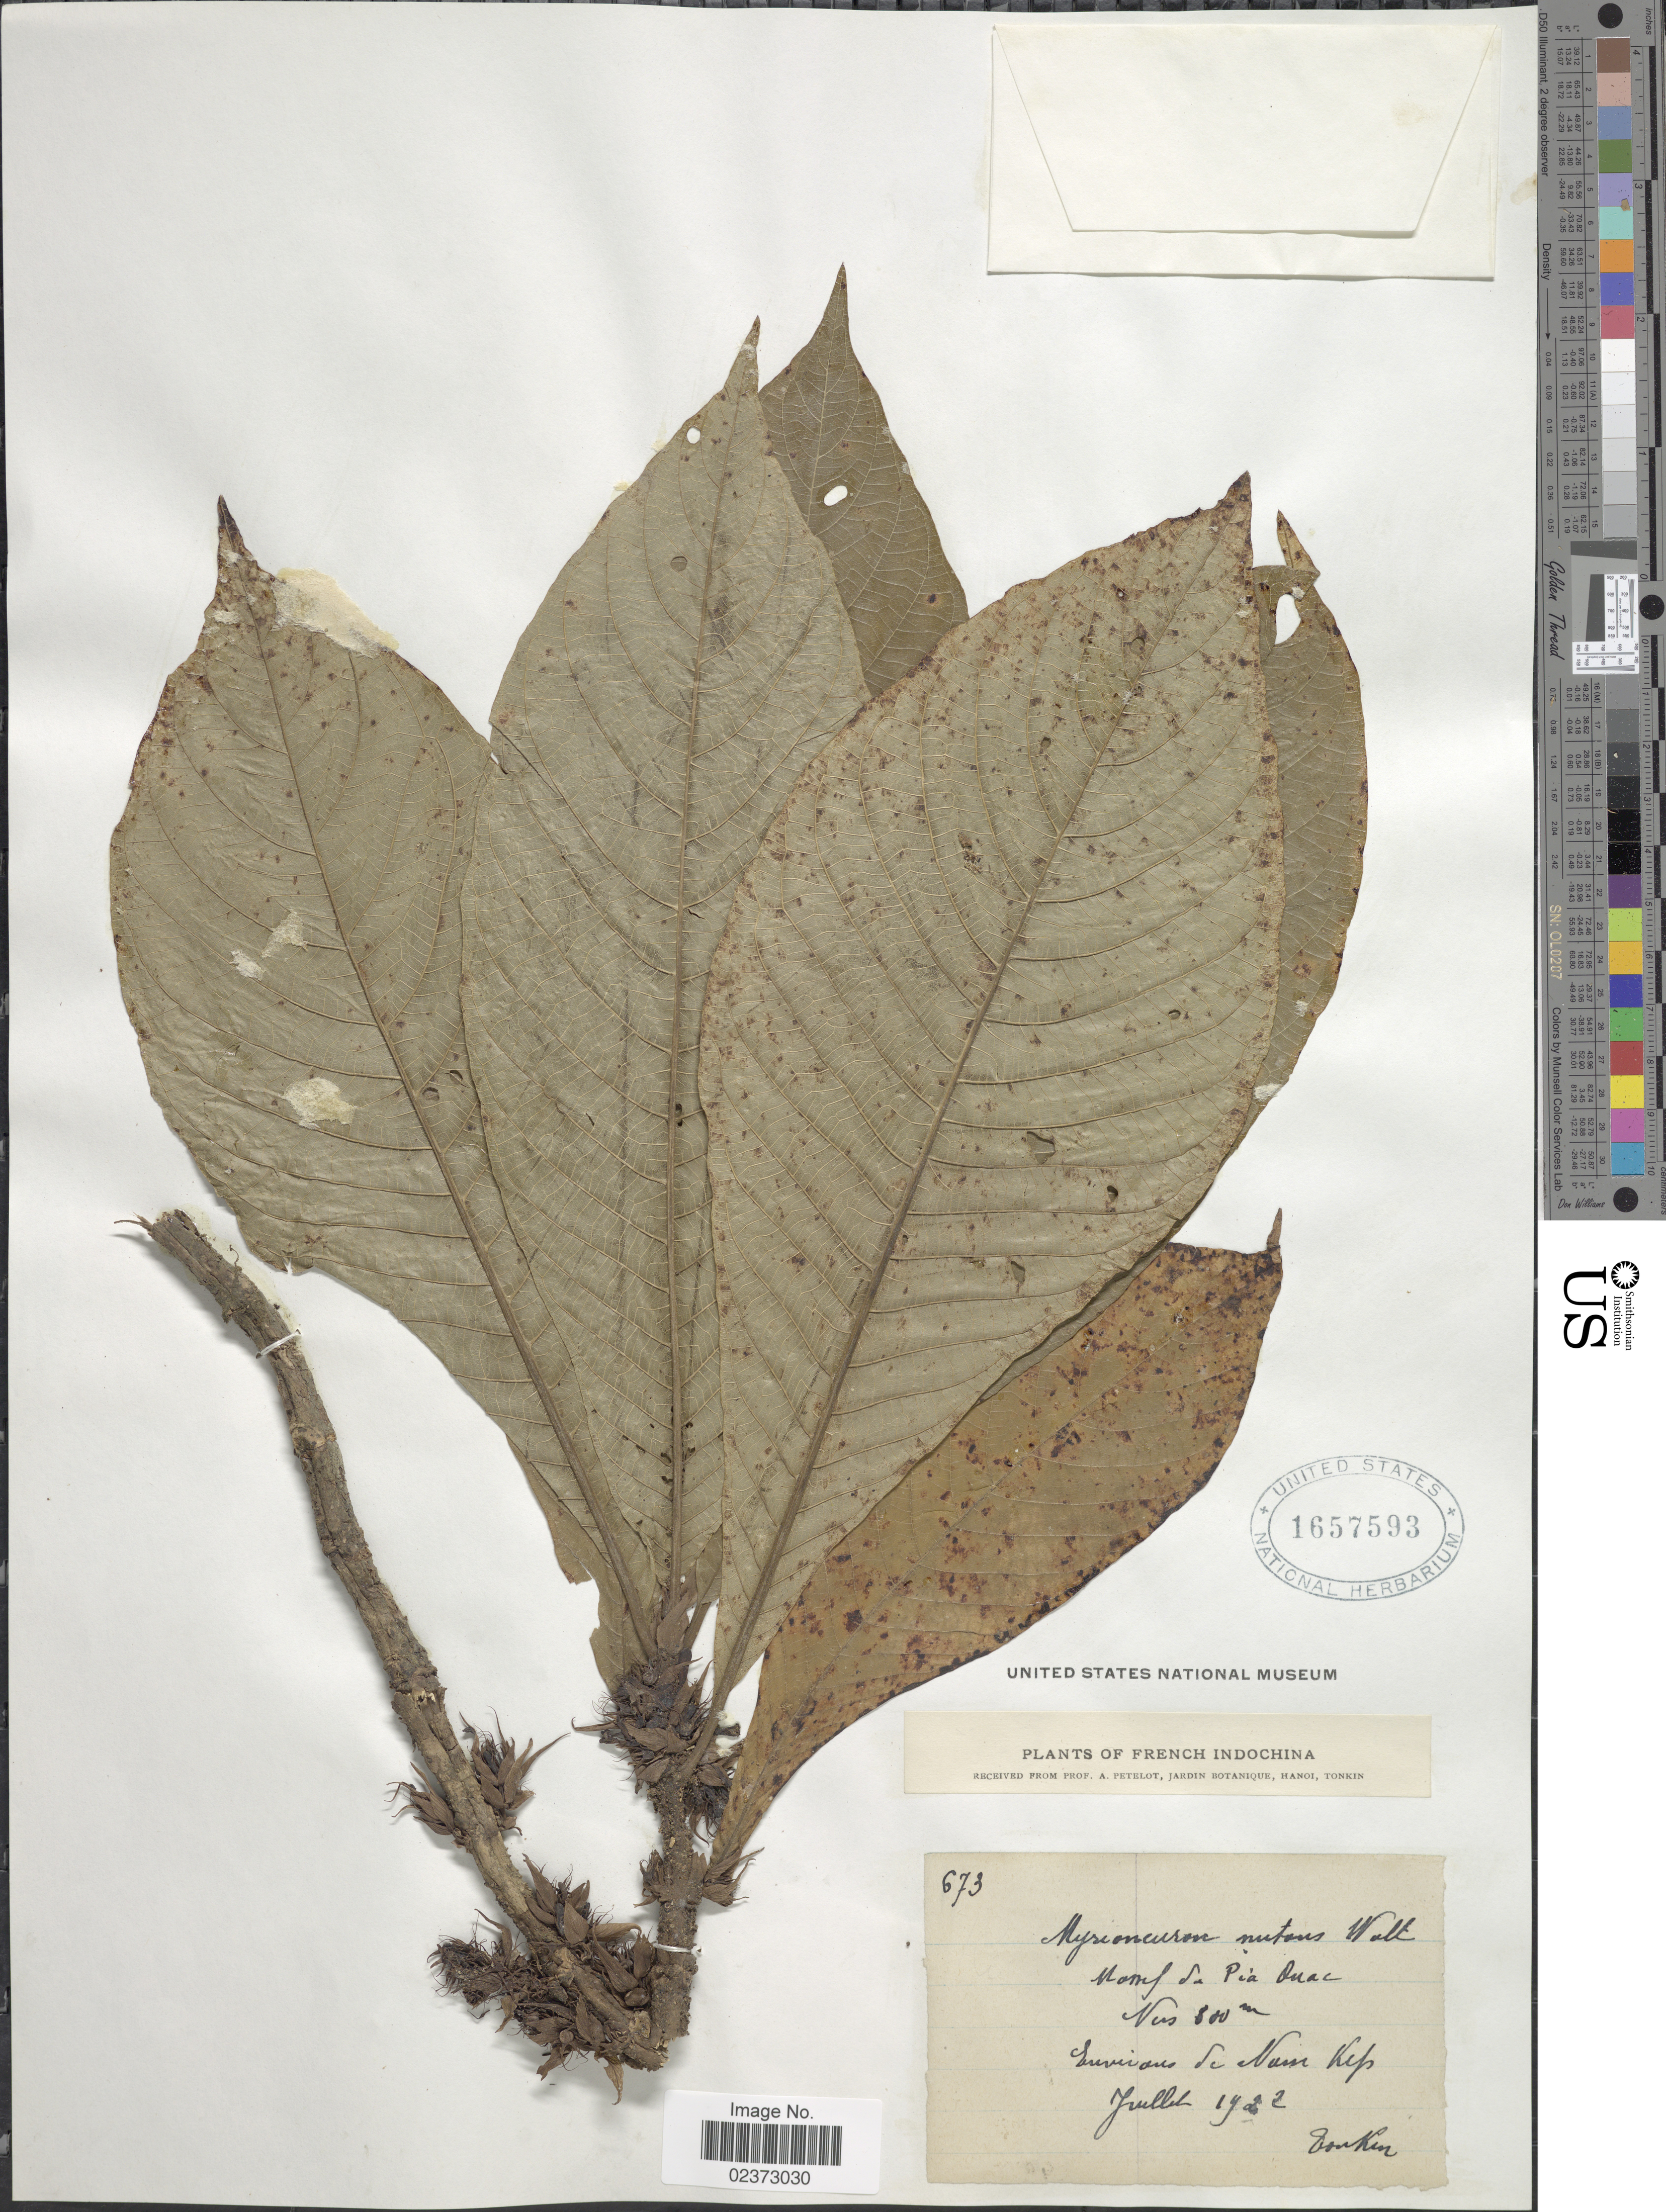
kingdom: Plantae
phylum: Tracheophyta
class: Magnoliopsida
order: Gentianales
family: Rubiaceae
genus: Mycetia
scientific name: Mycetia nutans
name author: (R. Br. ex Kurz) Razafim. & B. Bremer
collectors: A. Petelot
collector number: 673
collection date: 1922-07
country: Vietnam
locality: Tonkin. Massif du Pia Ouac, Environs de Nassi kep [interpreted]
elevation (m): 800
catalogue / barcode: US 1657593